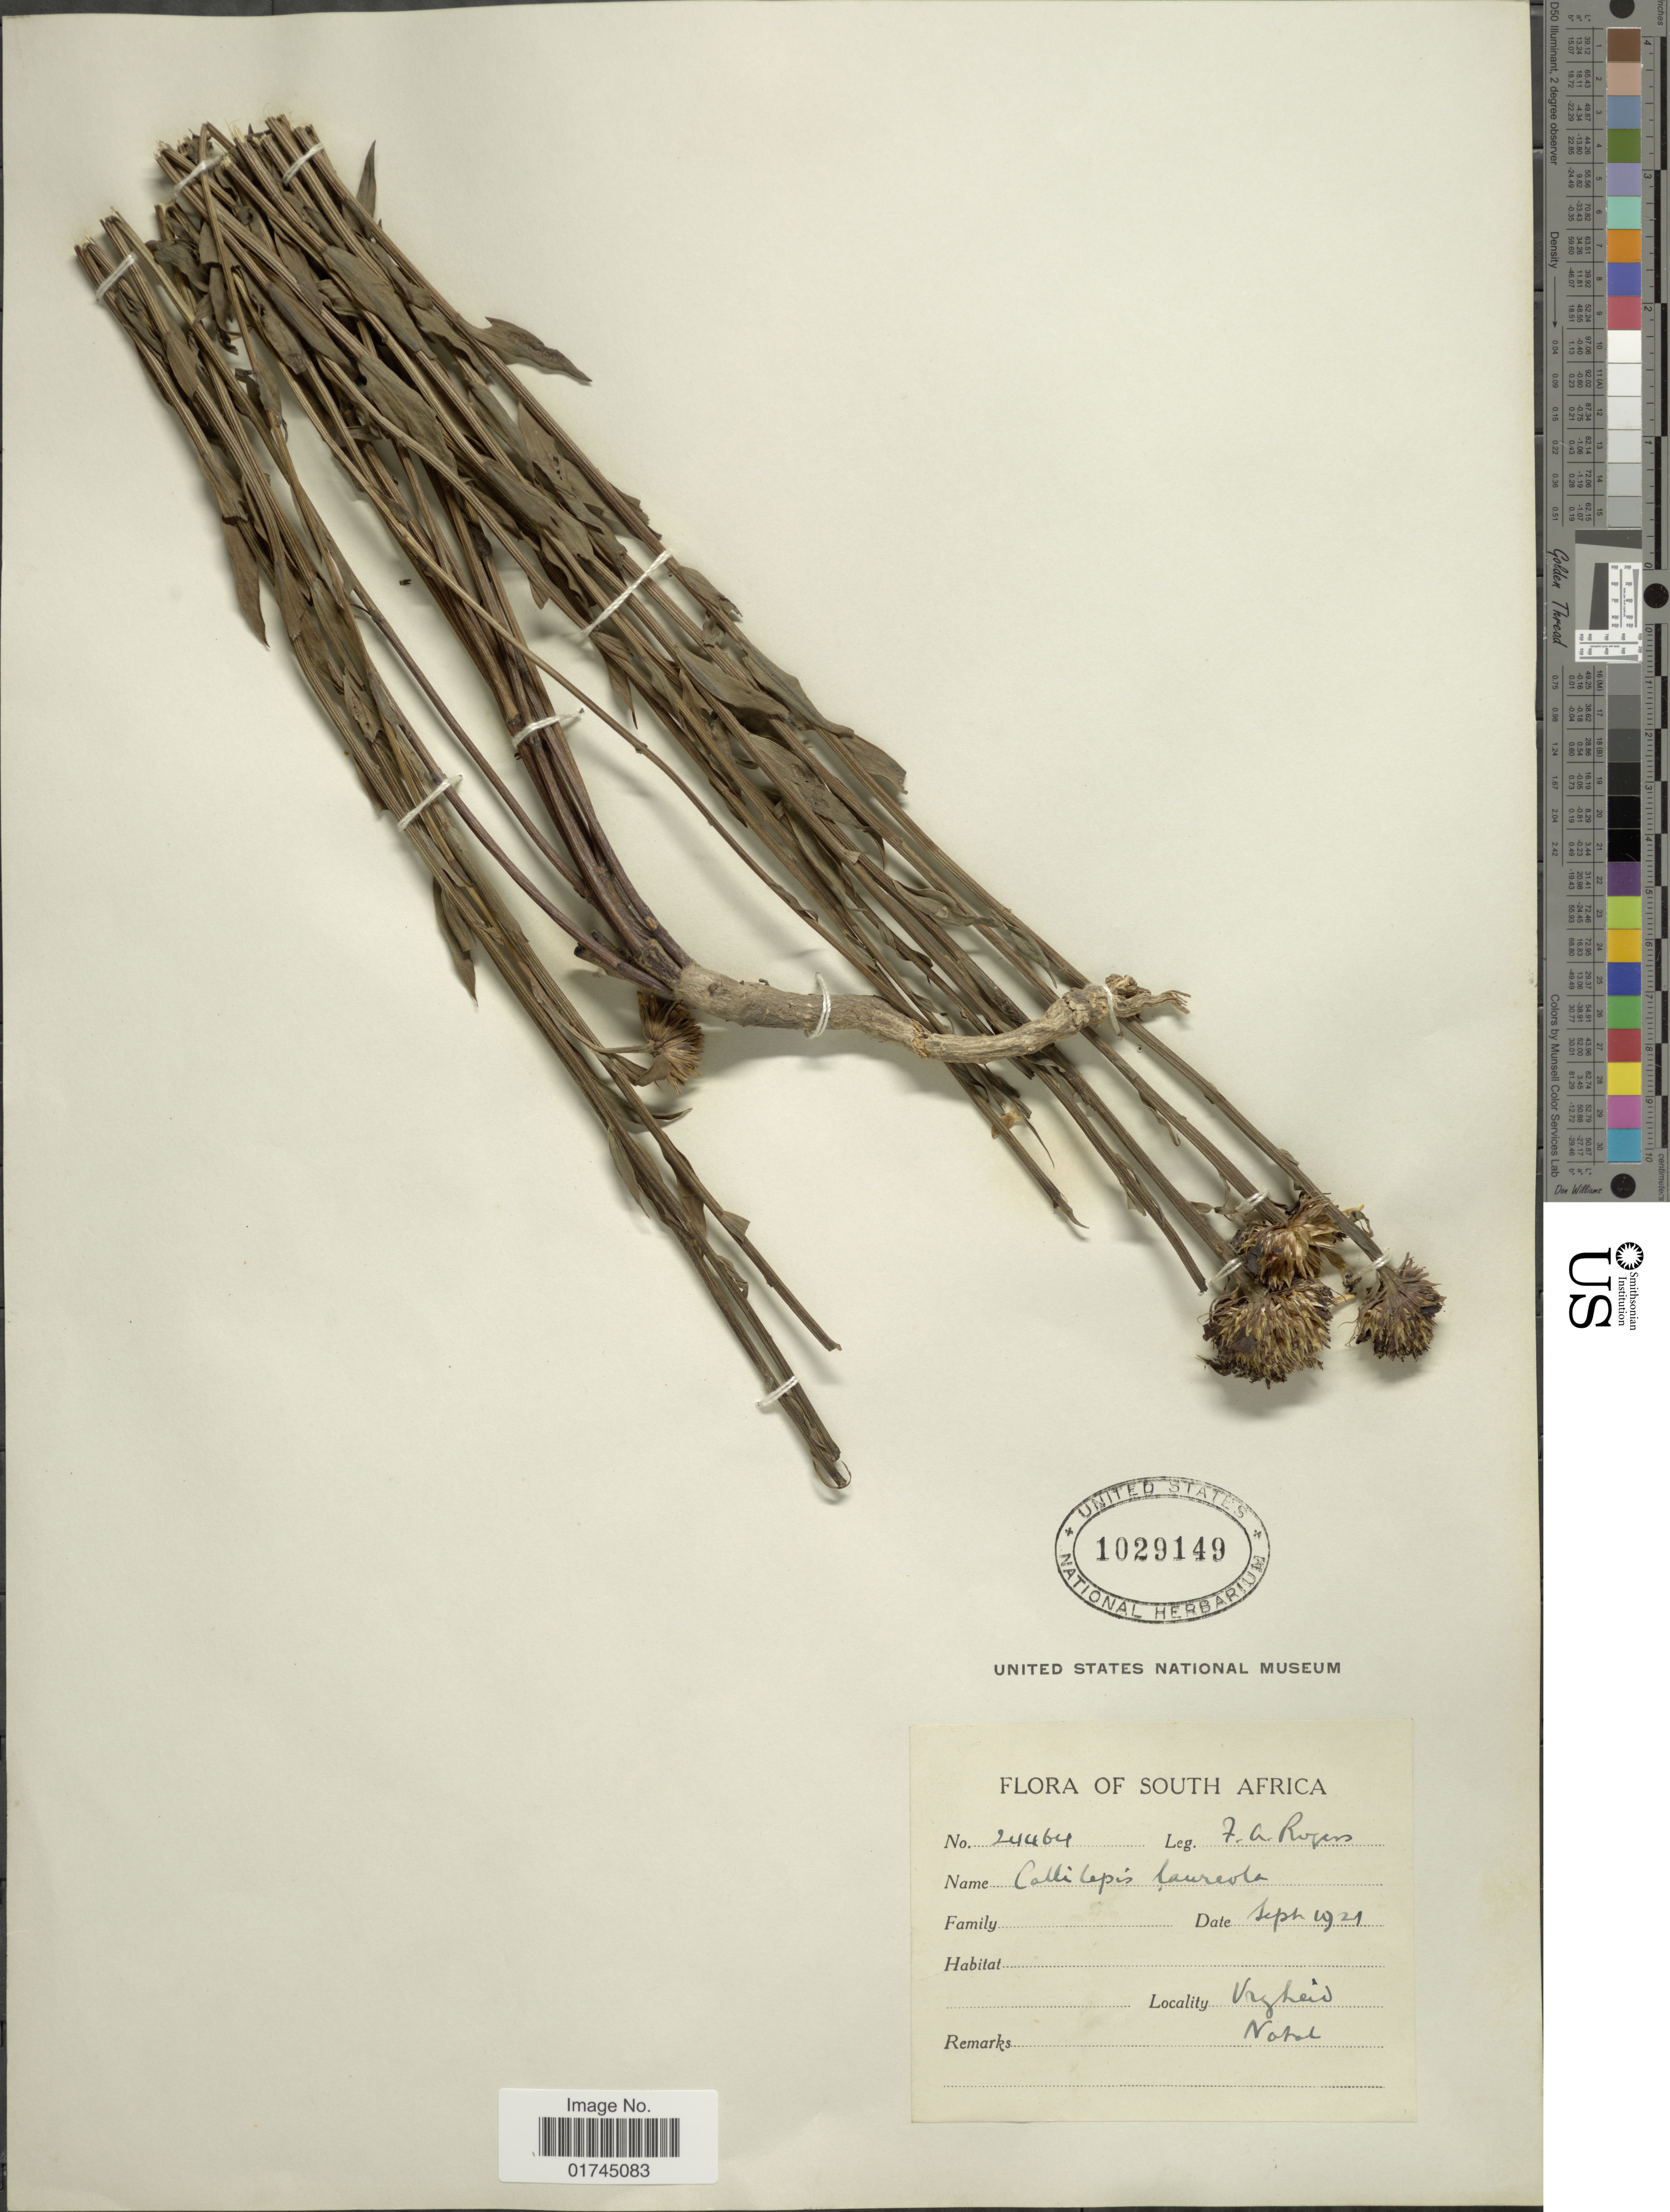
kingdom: Plantae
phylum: Tracheophyta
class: Magnoliopsida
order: Asterales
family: Asteraceae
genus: Callilepis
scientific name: Callilepis laureola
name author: DC.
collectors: F. A. Rogers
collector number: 24464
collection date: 1921-09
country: South Africa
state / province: KwaZulu-Natal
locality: Vryheid, Natal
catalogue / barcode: US 1029149